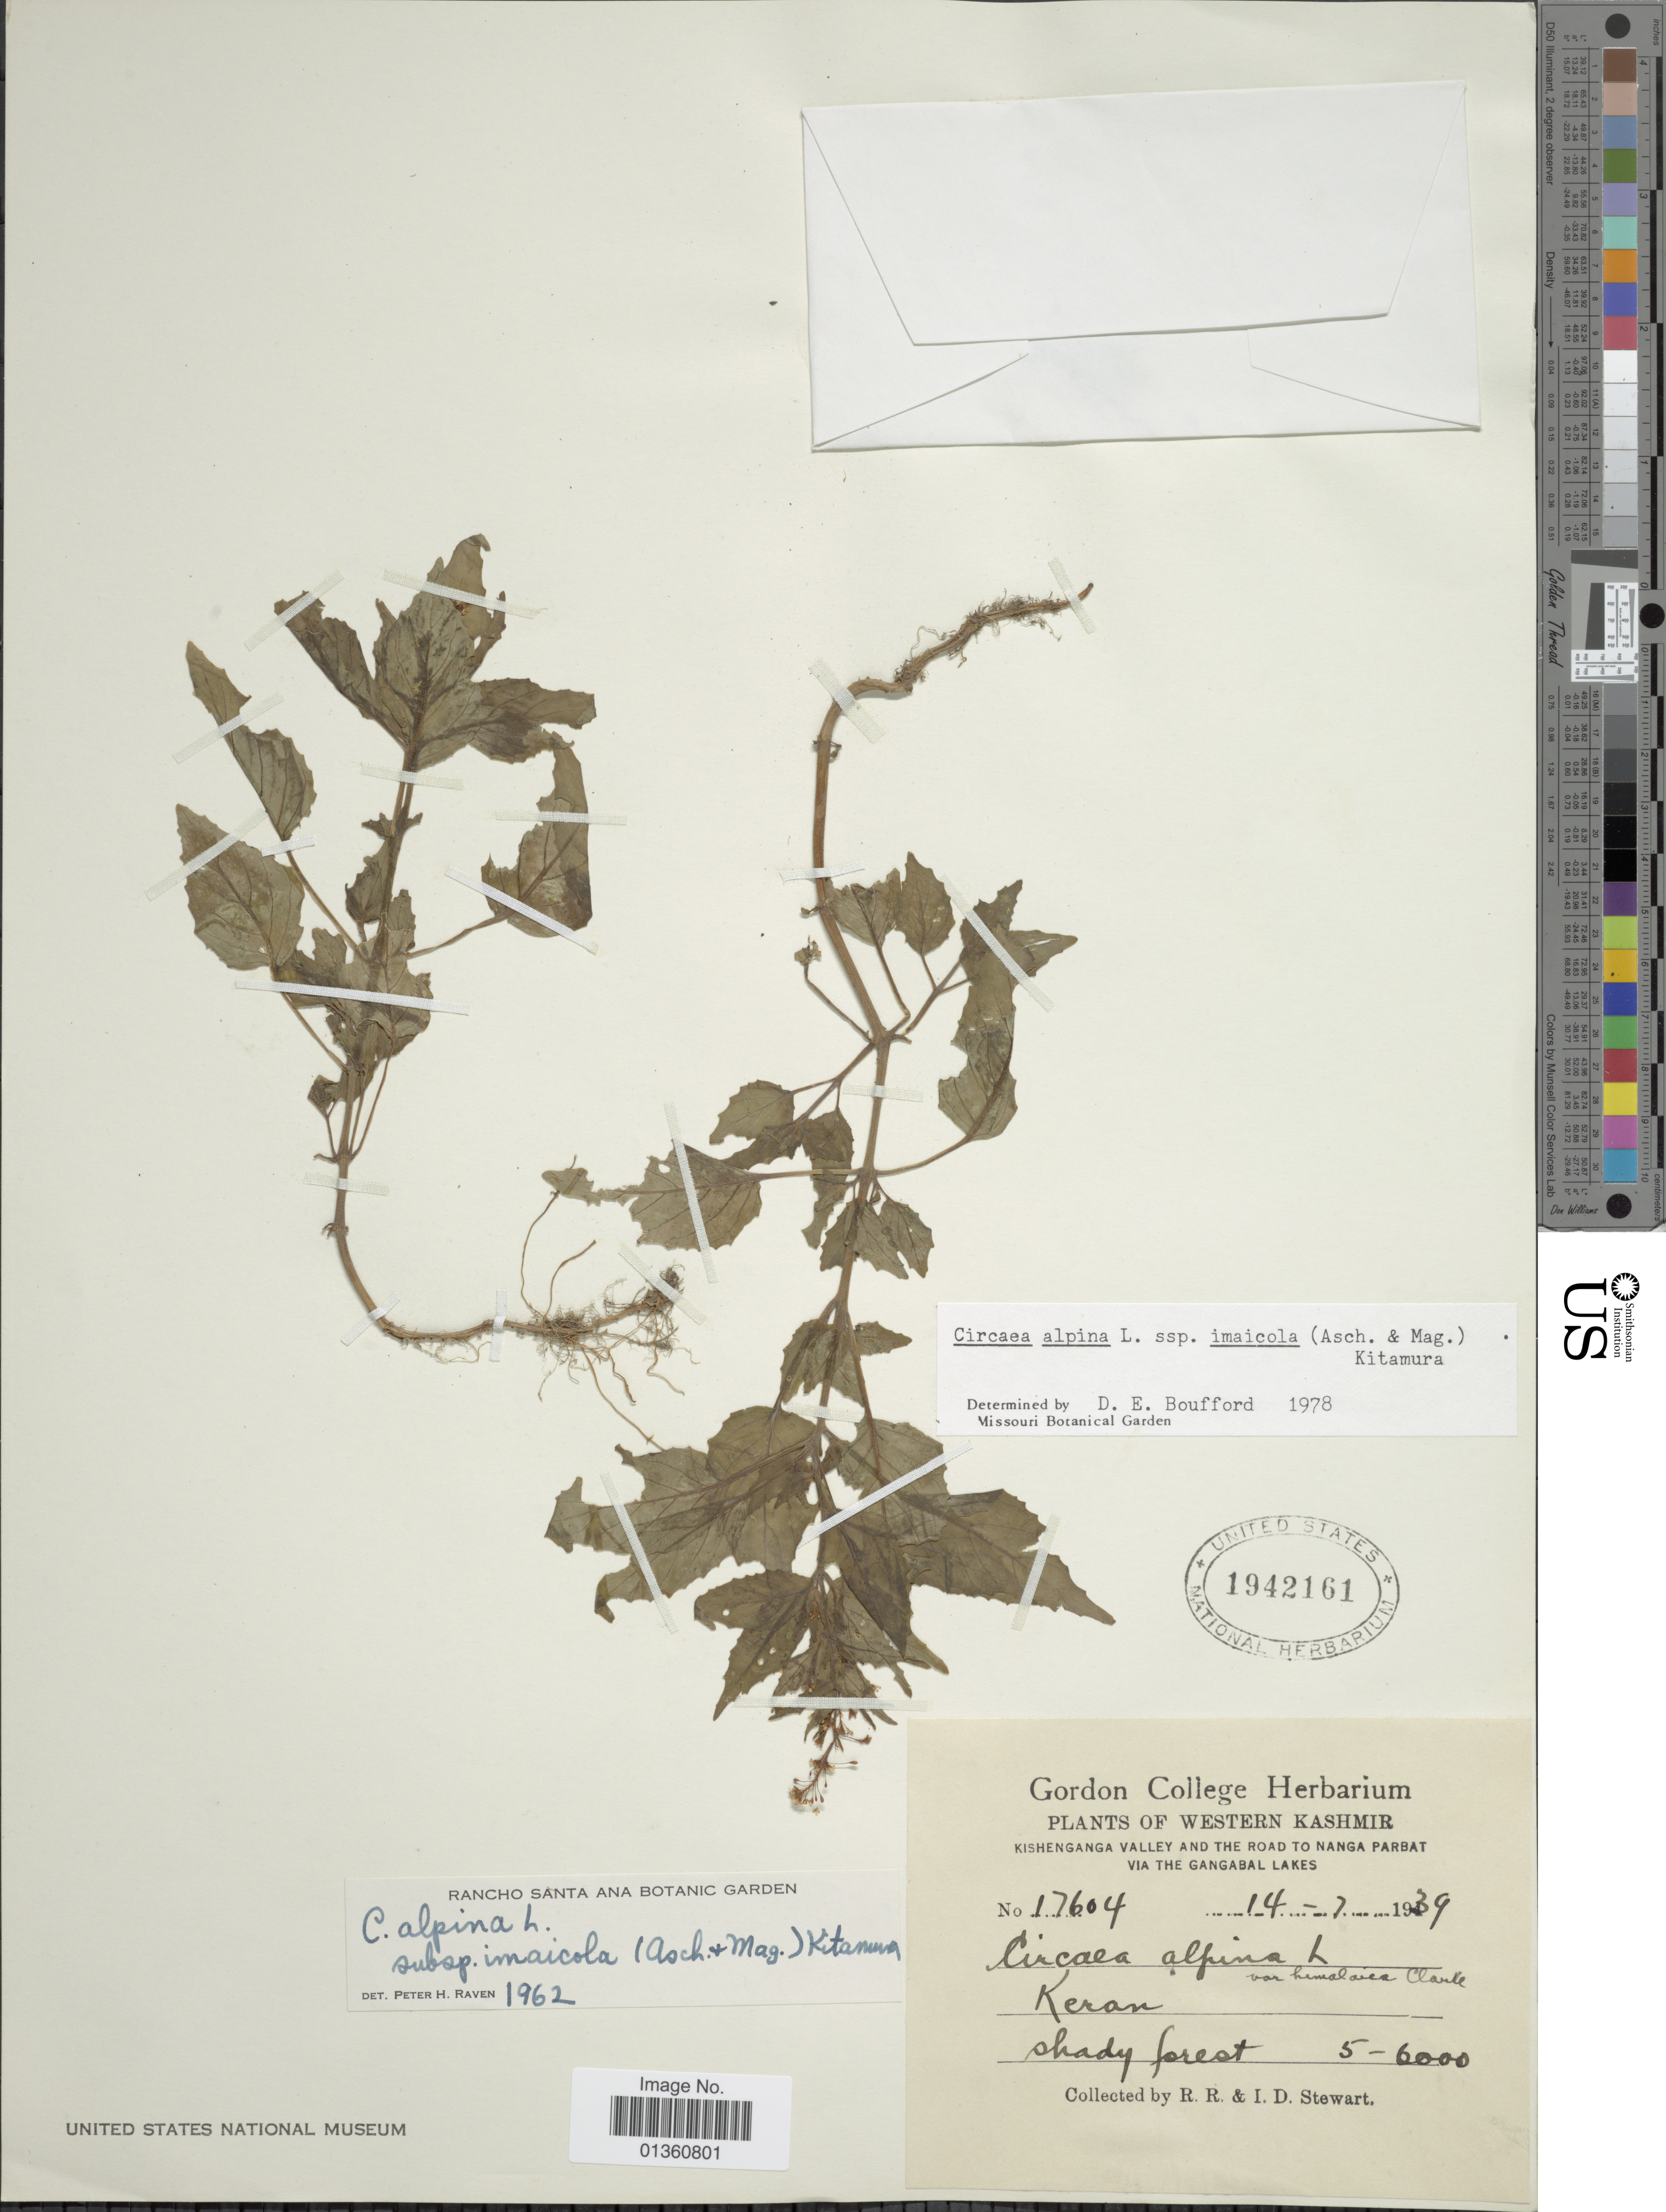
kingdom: Plantae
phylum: Tracheophyta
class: Magnoliopsida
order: Myrtales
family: Onagraceae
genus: Circaea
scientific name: Circaea alpina subsp. imaicola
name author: (Asch. & Magnus) Kitam.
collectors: R. R. Stewart & I. Stewart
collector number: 17604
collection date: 1939-07-14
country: India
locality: Western Kashmir. Keran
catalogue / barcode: US 1942161